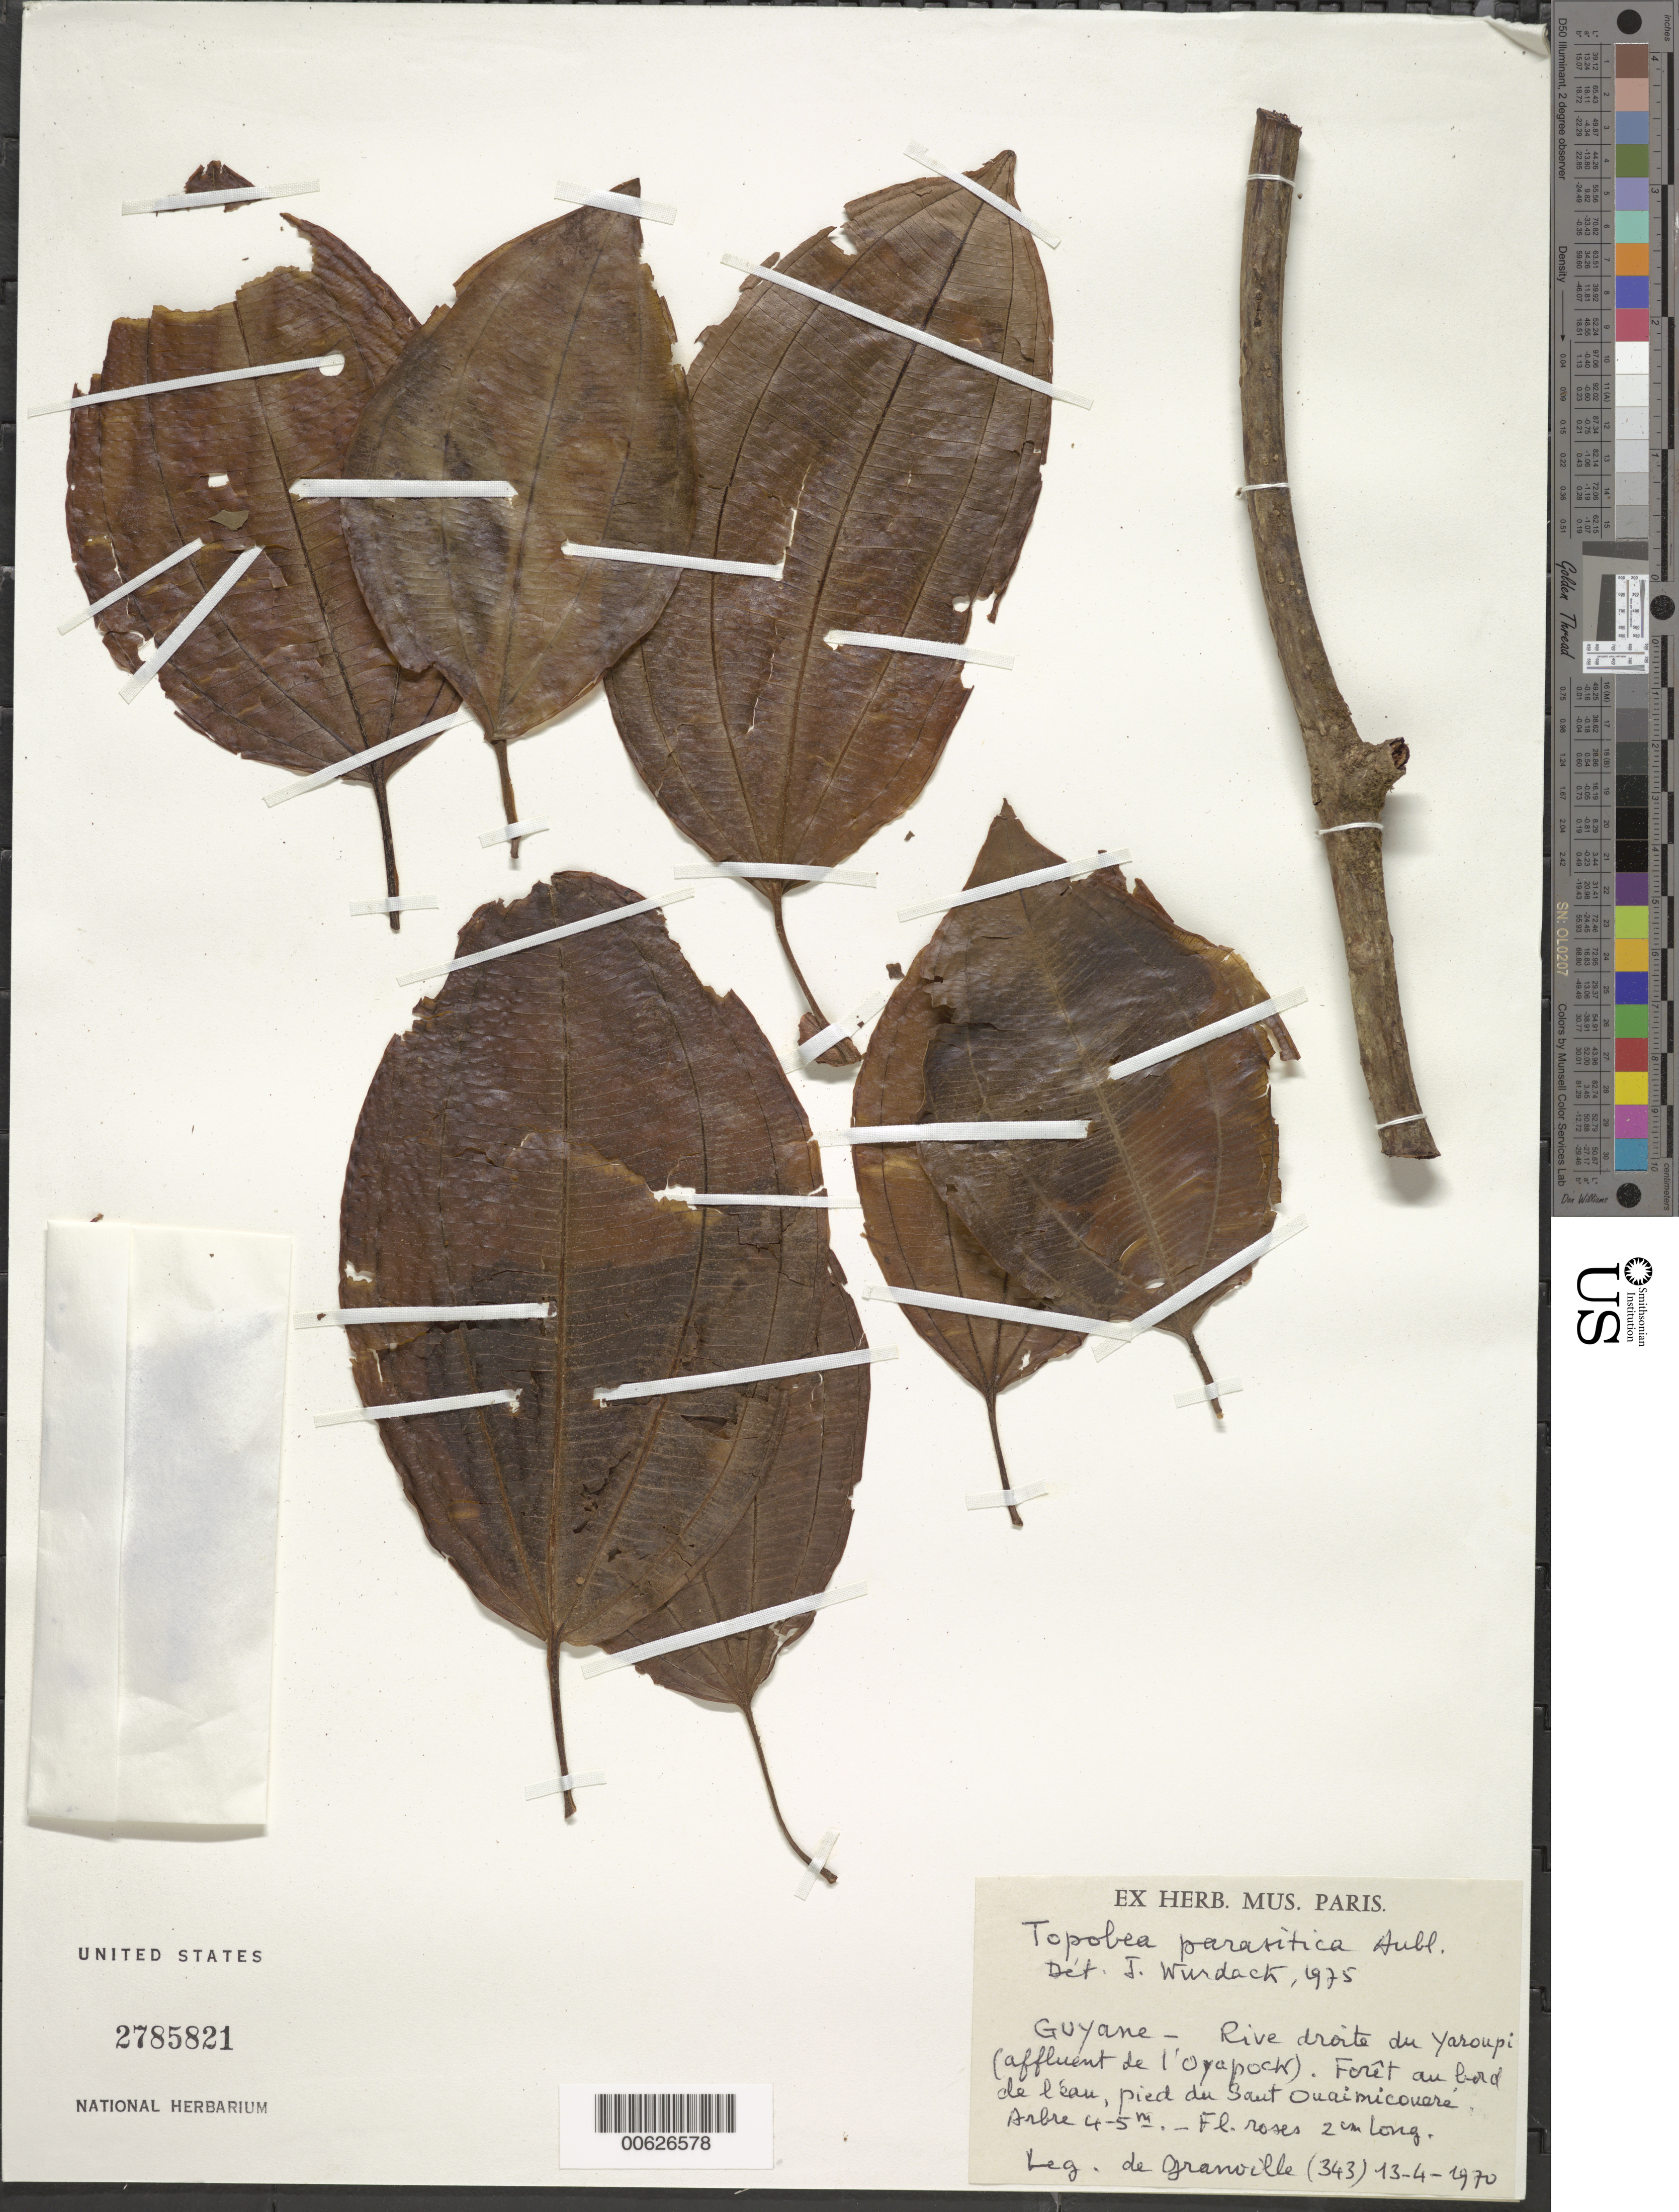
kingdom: Plantae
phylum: Tracheophyta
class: Magnoliopsida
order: Myrtales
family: Melastomataceae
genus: Topobea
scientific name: Topobea parasitica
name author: Aubl.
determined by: Wurdack, John J., (US), US (UNITED STATES)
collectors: J.-J. de Granville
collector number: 343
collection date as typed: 13-Apr-70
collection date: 1970-04-13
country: French Guiana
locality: Fleuve Yaroupi (affl. de l'Oyapock), Saut Ouaimicouaré, left bank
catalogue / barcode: US 2785821